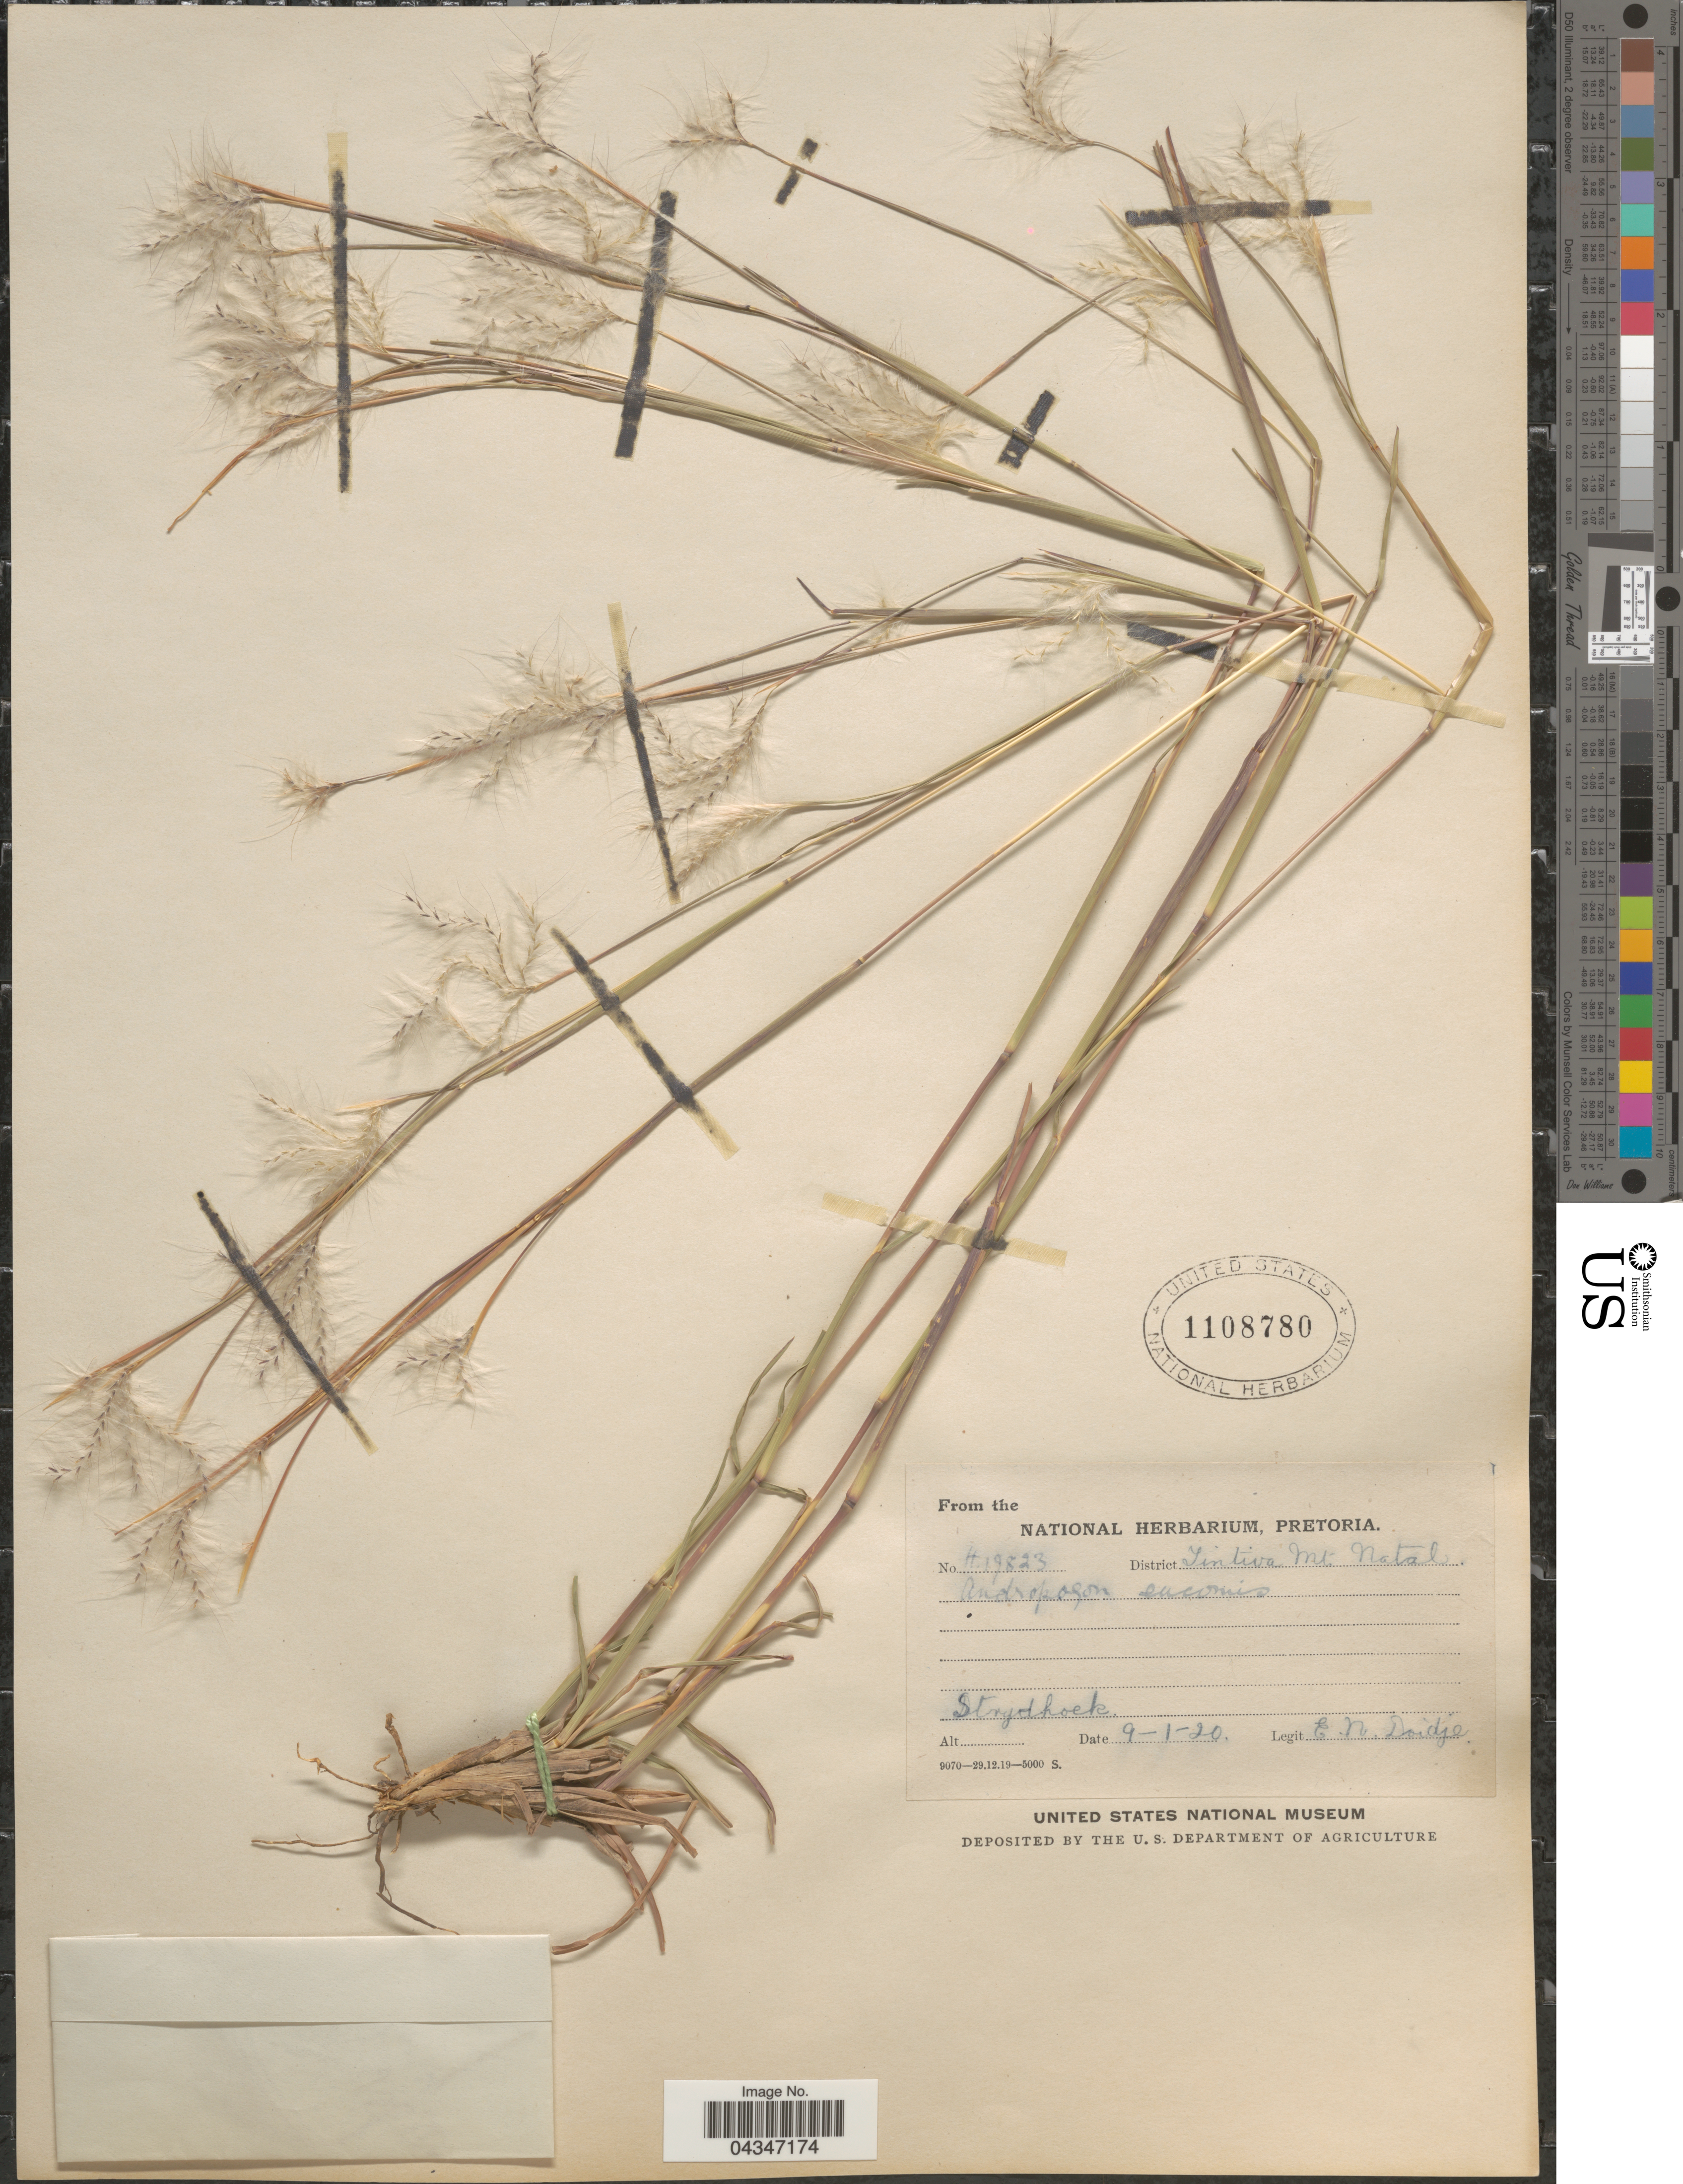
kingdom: Plantae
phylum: Tracheophyta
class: Liliopsida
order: Poales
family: Poaceae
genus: Andropogon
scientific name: Andropogon eucomus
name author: Nees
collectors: E. Doidge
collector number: H19823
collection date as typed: Transcribed d/m/y: 9/1/20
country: South Africa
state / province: KwaZulu-Natal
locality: District Tintiva Mt. Natal. Strydhoek.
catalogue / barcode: US 1108780